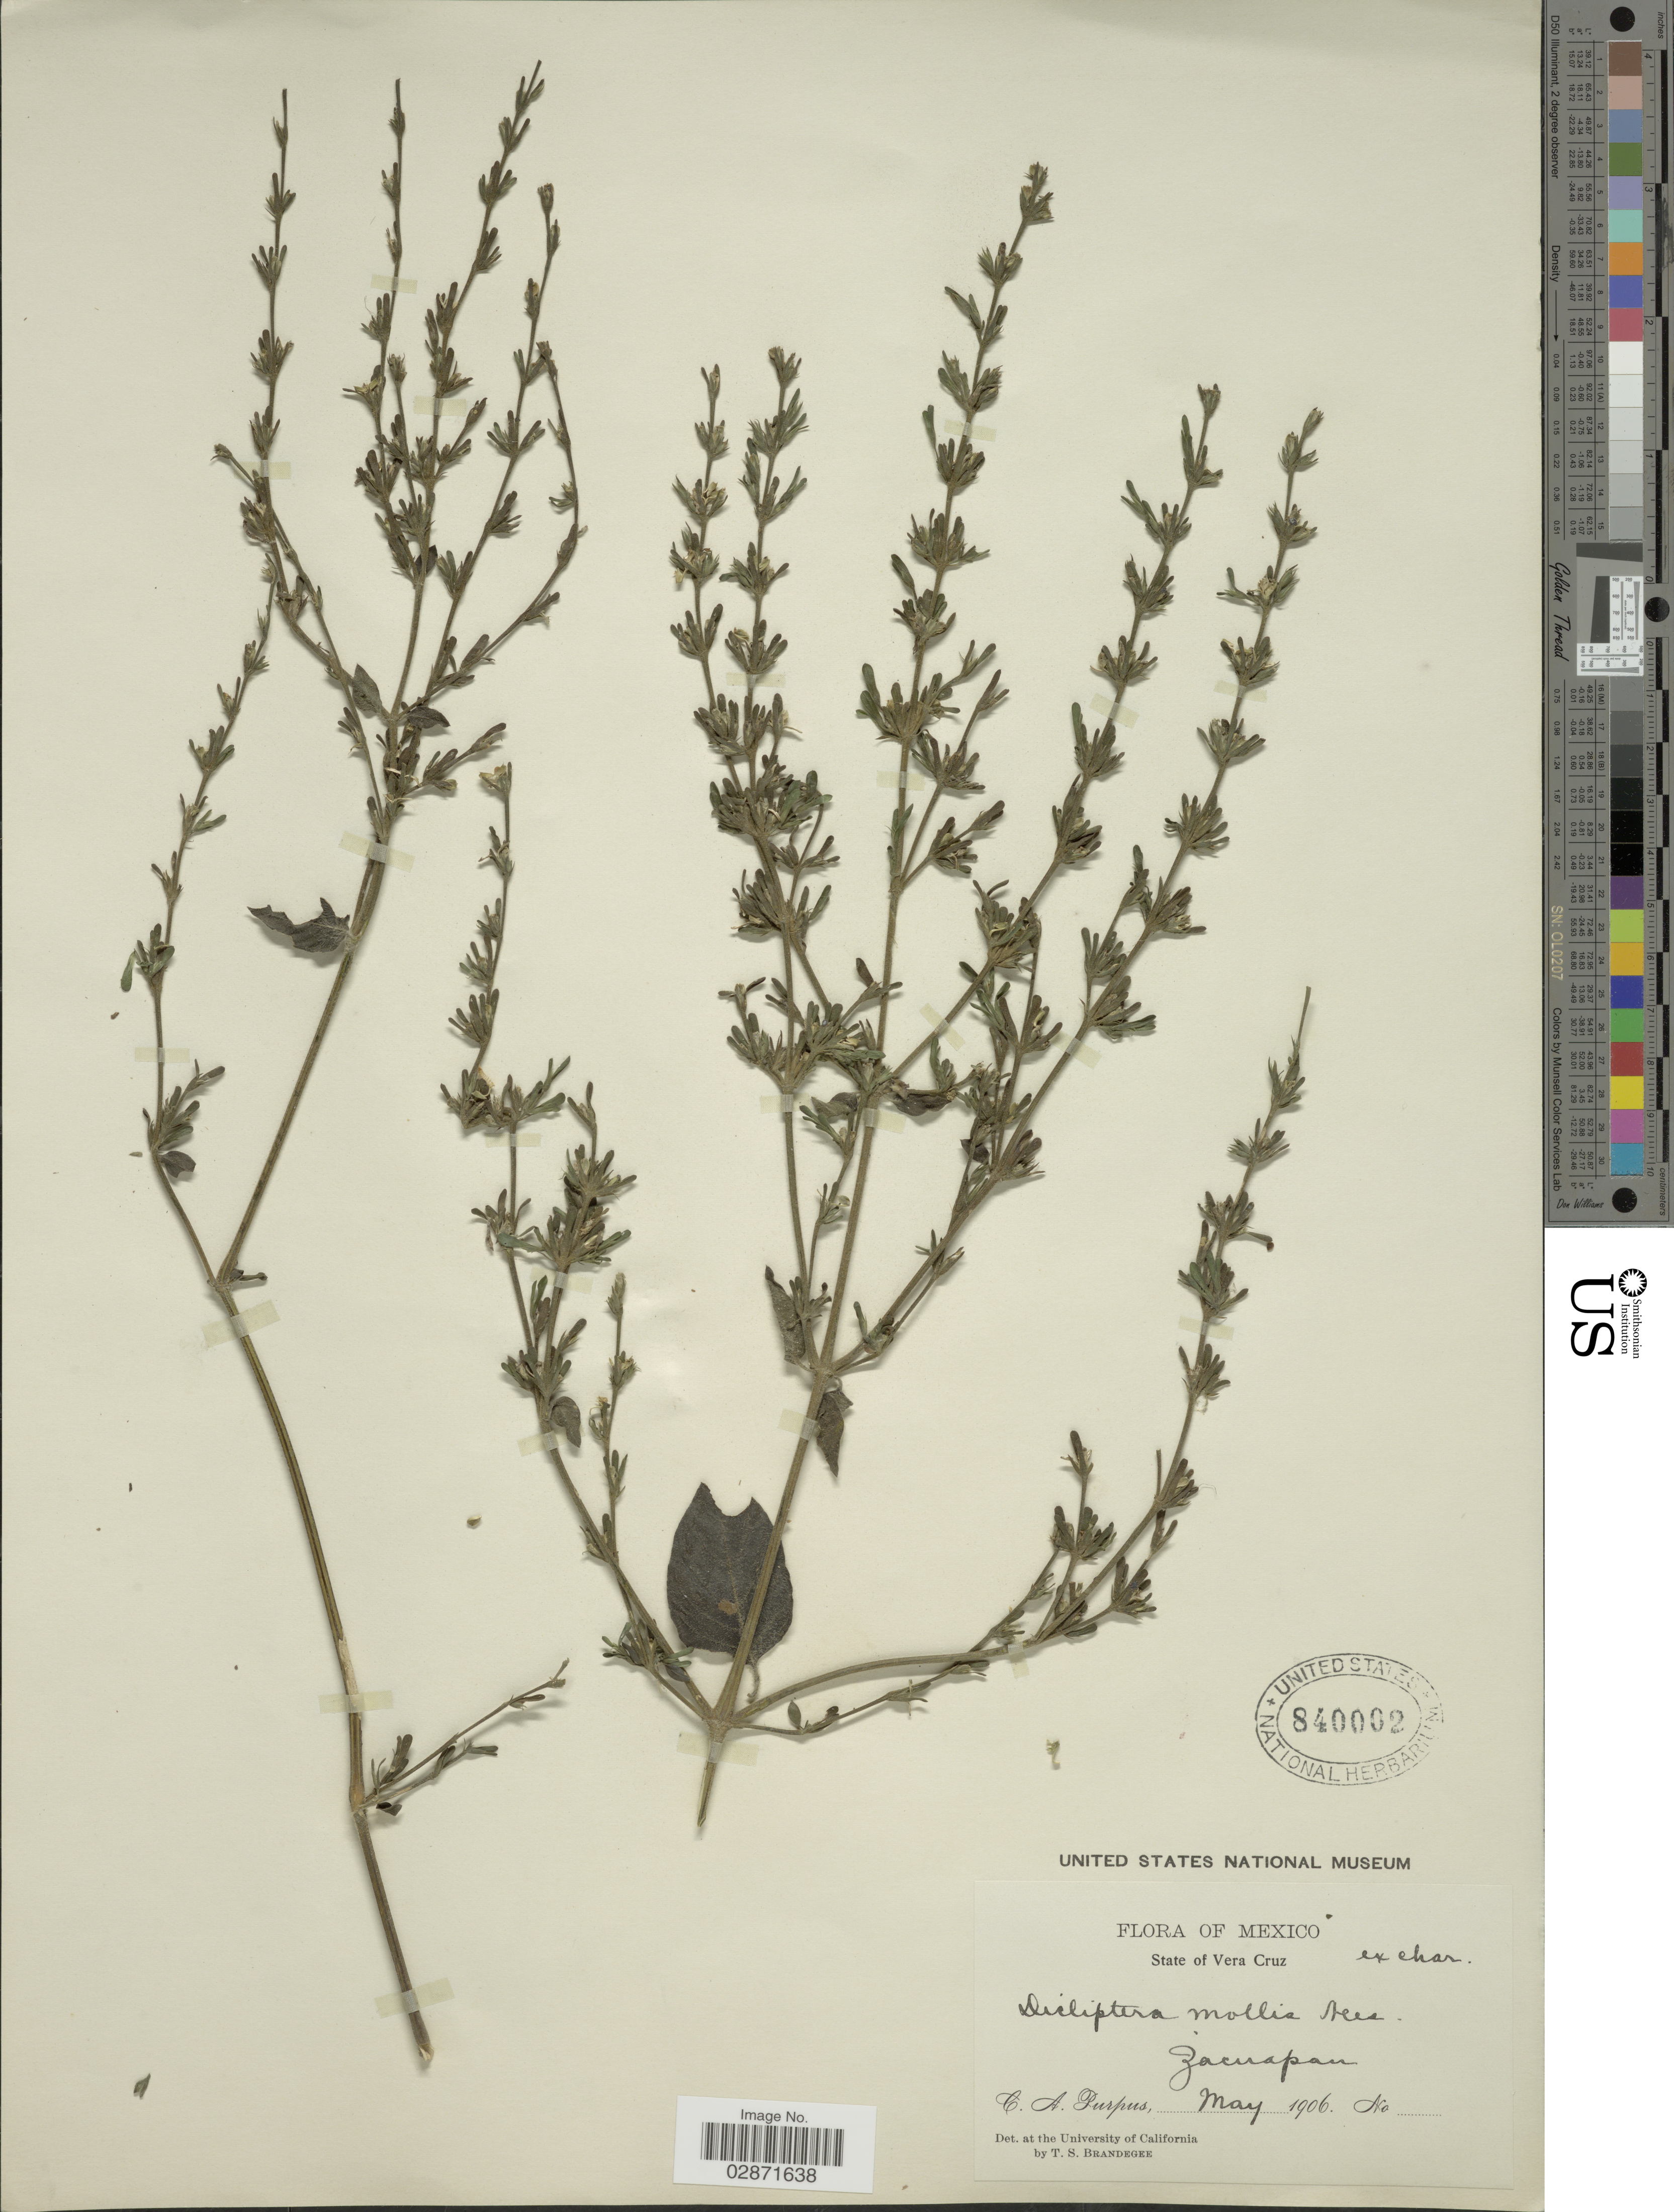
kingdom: Plantae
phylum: Tracheophyta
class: Magnoliopsida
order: Lamiales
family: Acanthaceae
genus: Dicliptera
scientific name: Dicliptera sexangularis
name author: (L.) Juss.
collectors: C. A. Purpus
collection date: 1906-05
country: Mexico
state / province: Veracruz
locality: State of Vera Cruz, Zacuapan.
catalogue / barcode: US 840002